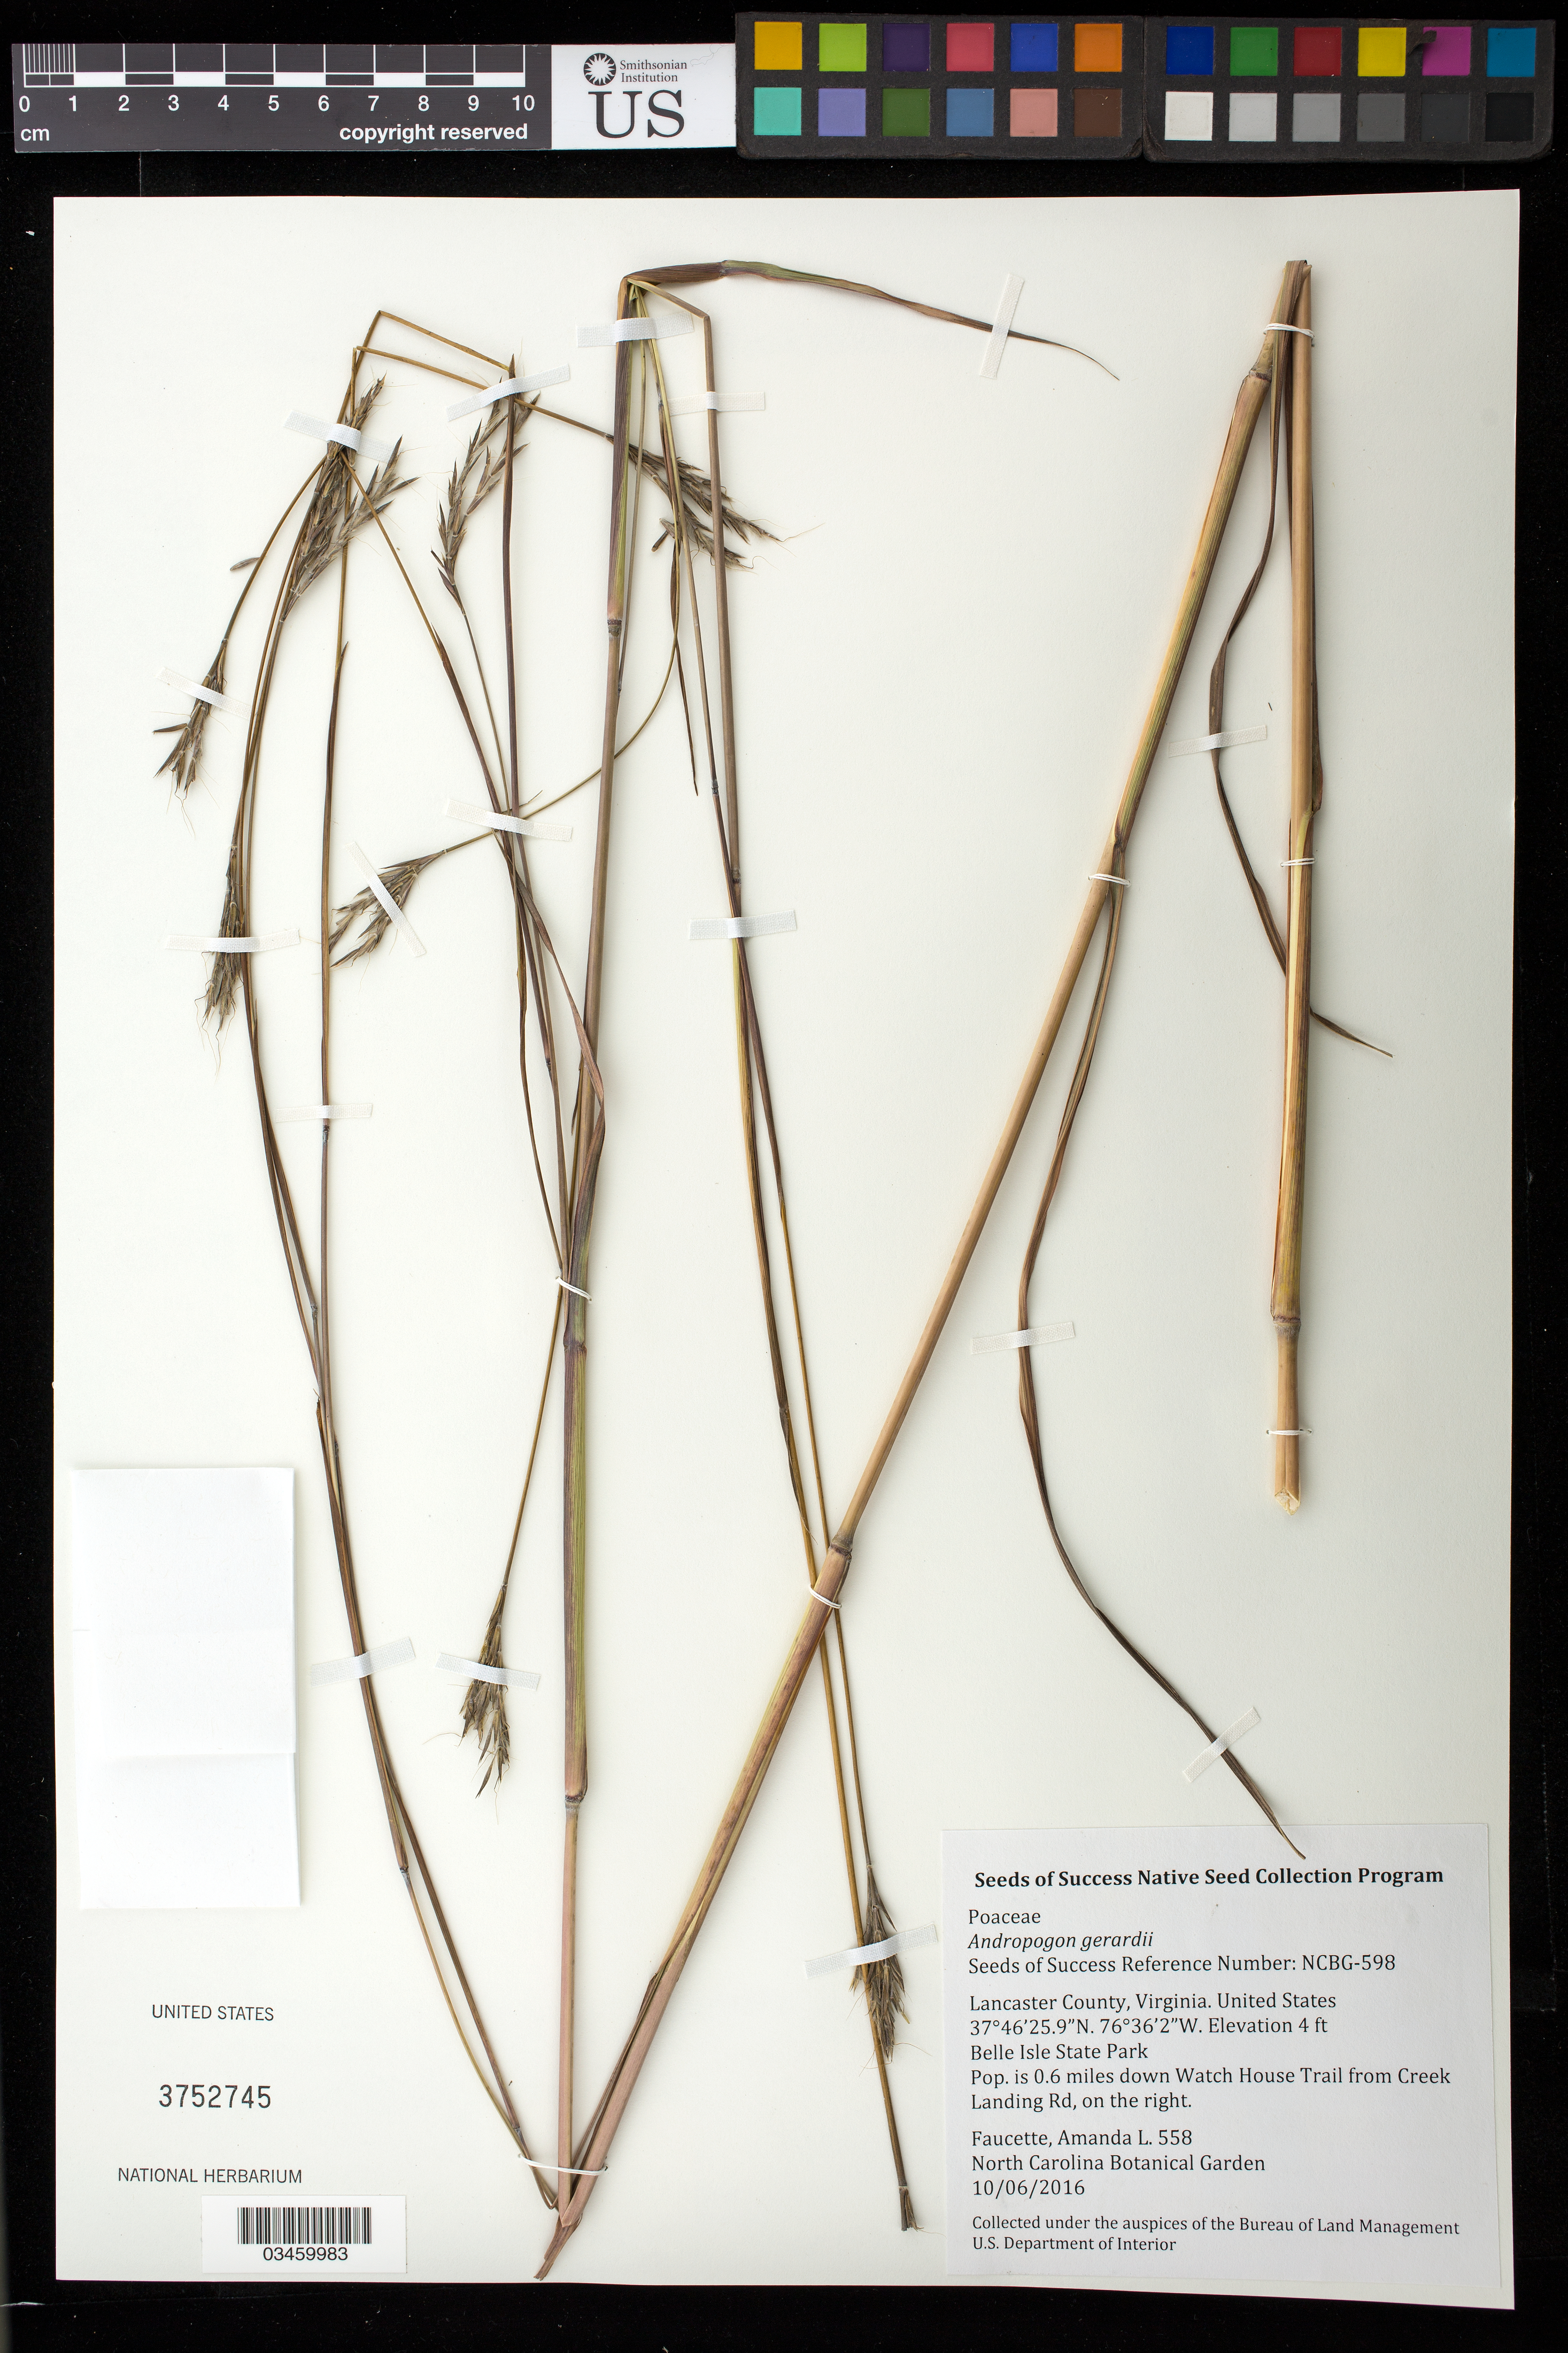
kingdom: Plantae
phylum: Tracheophyta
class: Liliopsida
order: Poales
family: Poaceae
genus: Andropogon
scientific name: Andropogon gerardii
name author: Vitman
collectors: A. Faucette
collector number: NCBG-598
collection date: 2016-10-06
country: United States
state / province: Virginia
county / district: Lancaster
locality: Belle Isle State Park, Watch House Loop Trail from Creek Landing Rd, on the right.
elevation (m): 1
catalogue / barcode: US 3752745